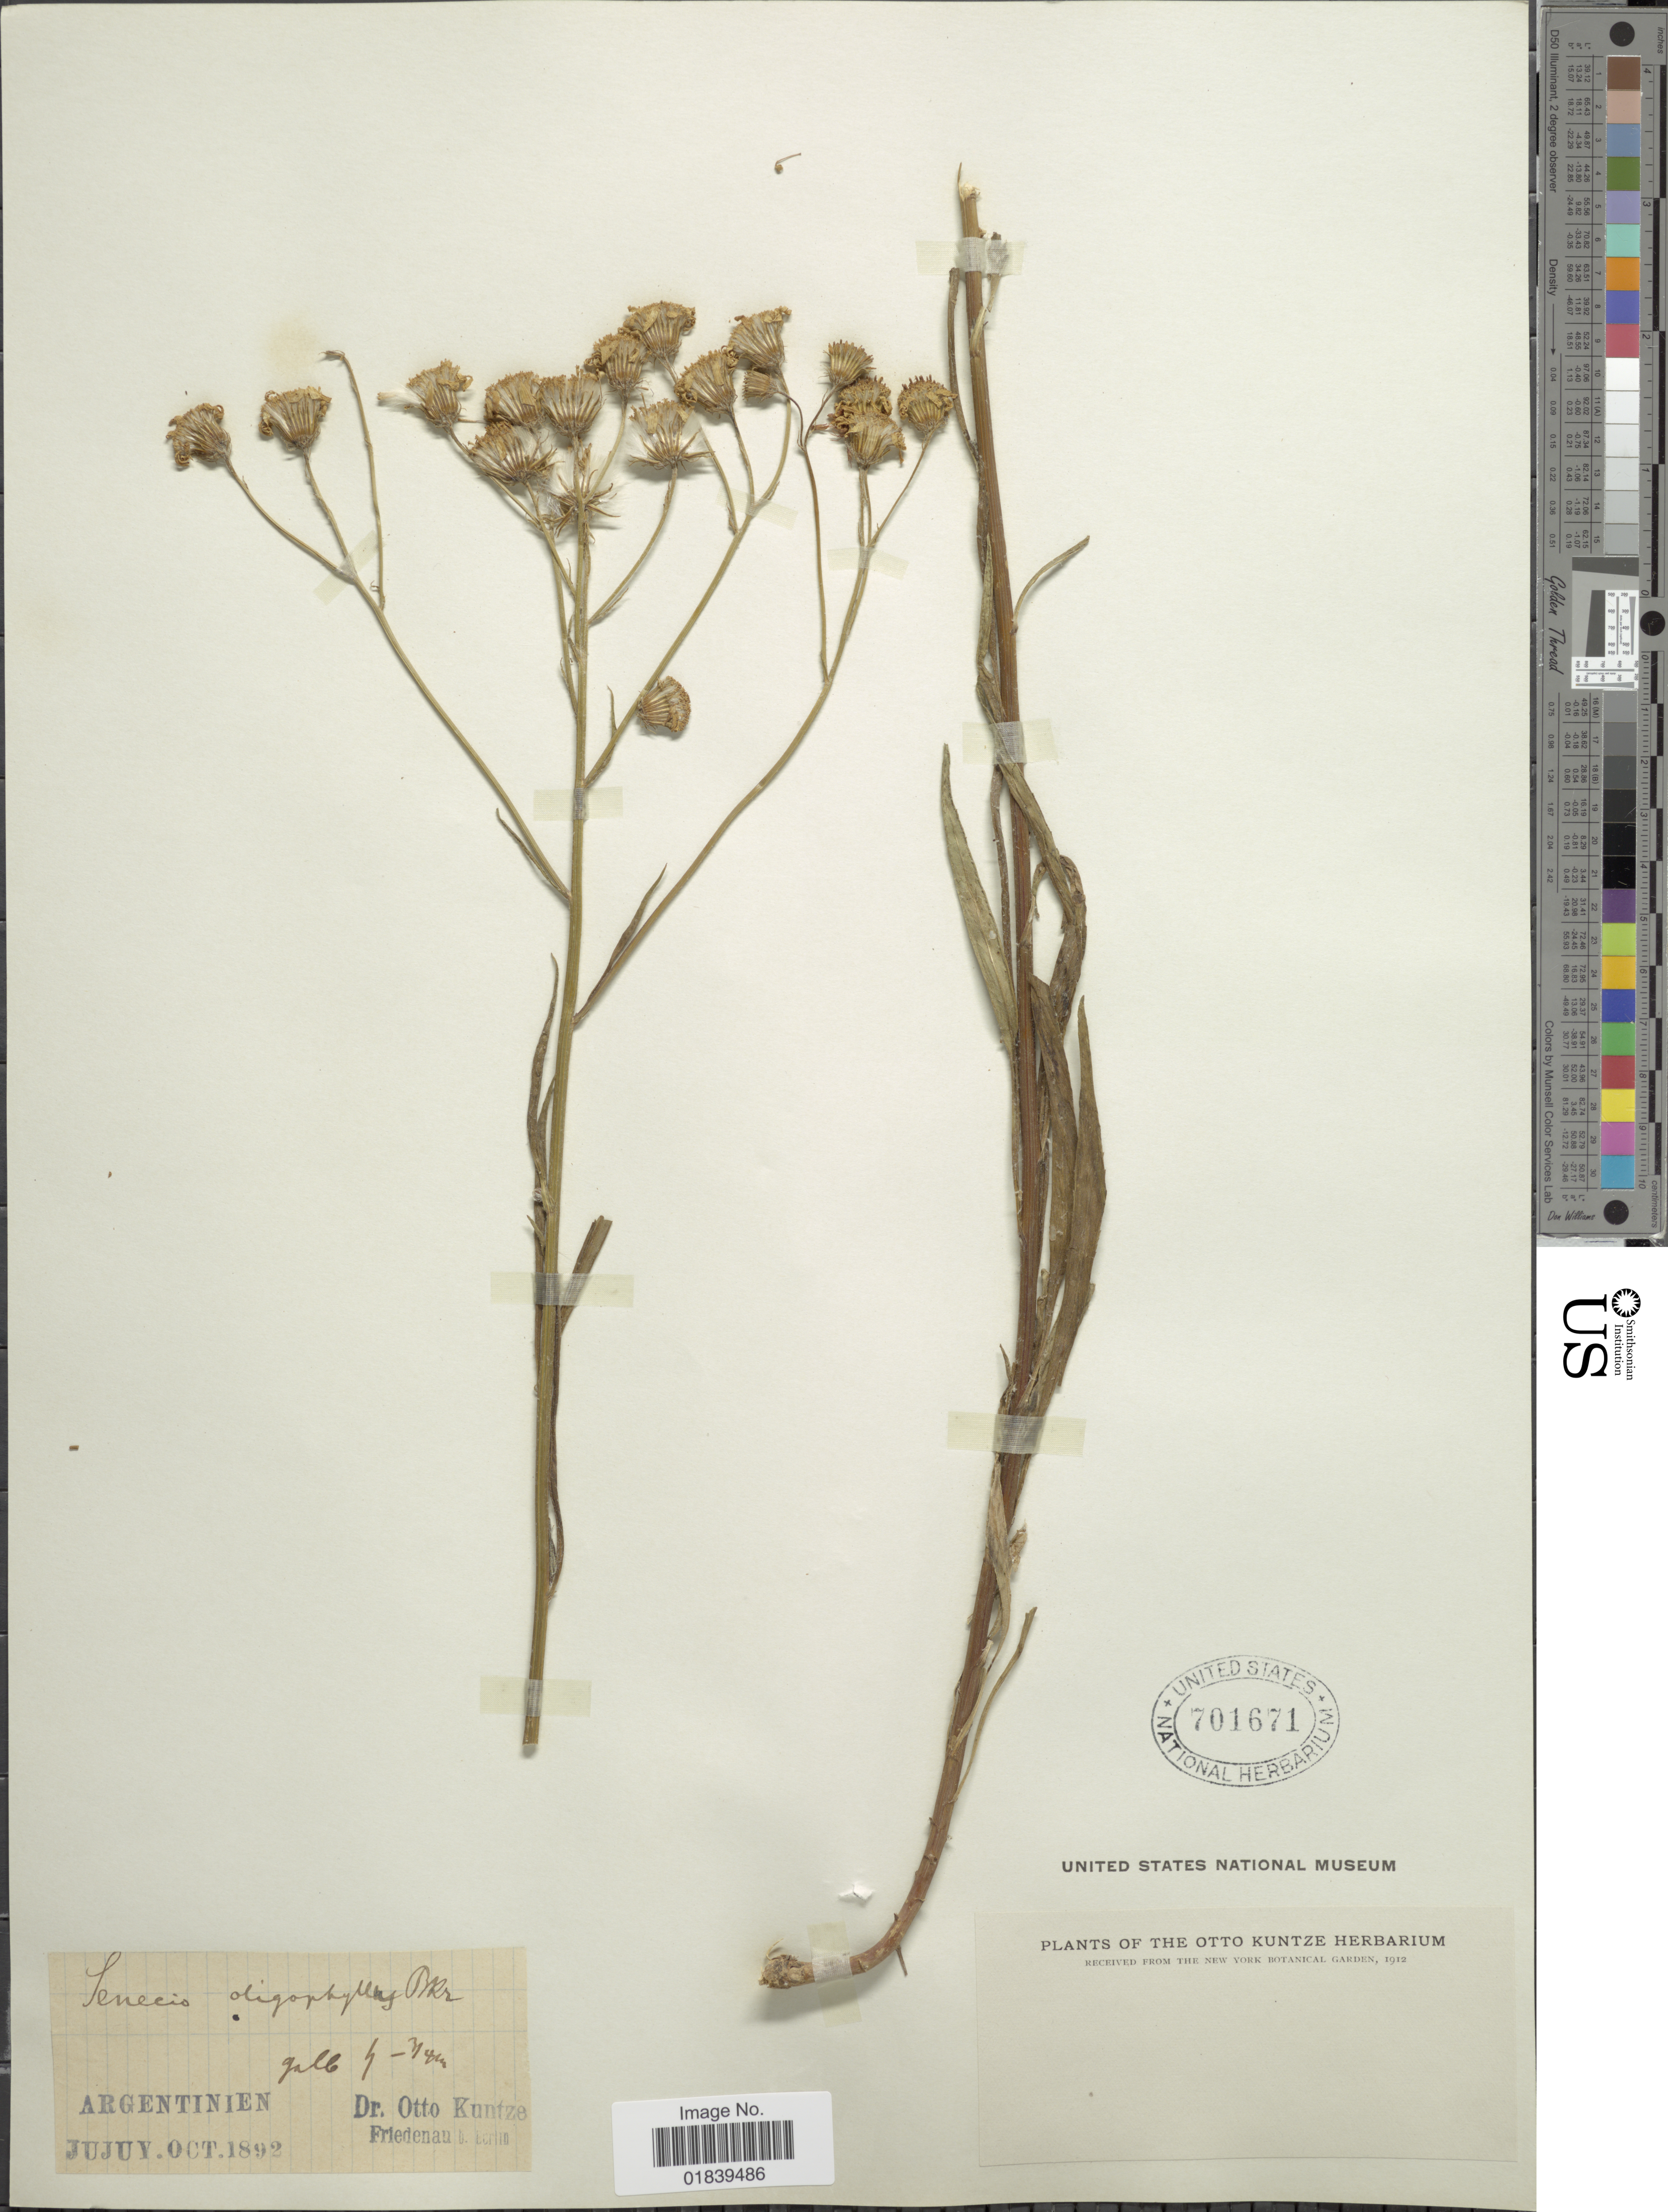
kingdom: Plantae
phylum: Tracheophyta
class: Magnoliopsida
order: Asterales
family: Asteraceae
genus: Senecio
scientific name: Senecio oligophyllus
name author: Baker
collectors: C.E.O. Kuntze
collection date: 1892-07/1892-10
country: Argentina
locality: Argentien.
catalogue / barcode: US 701671